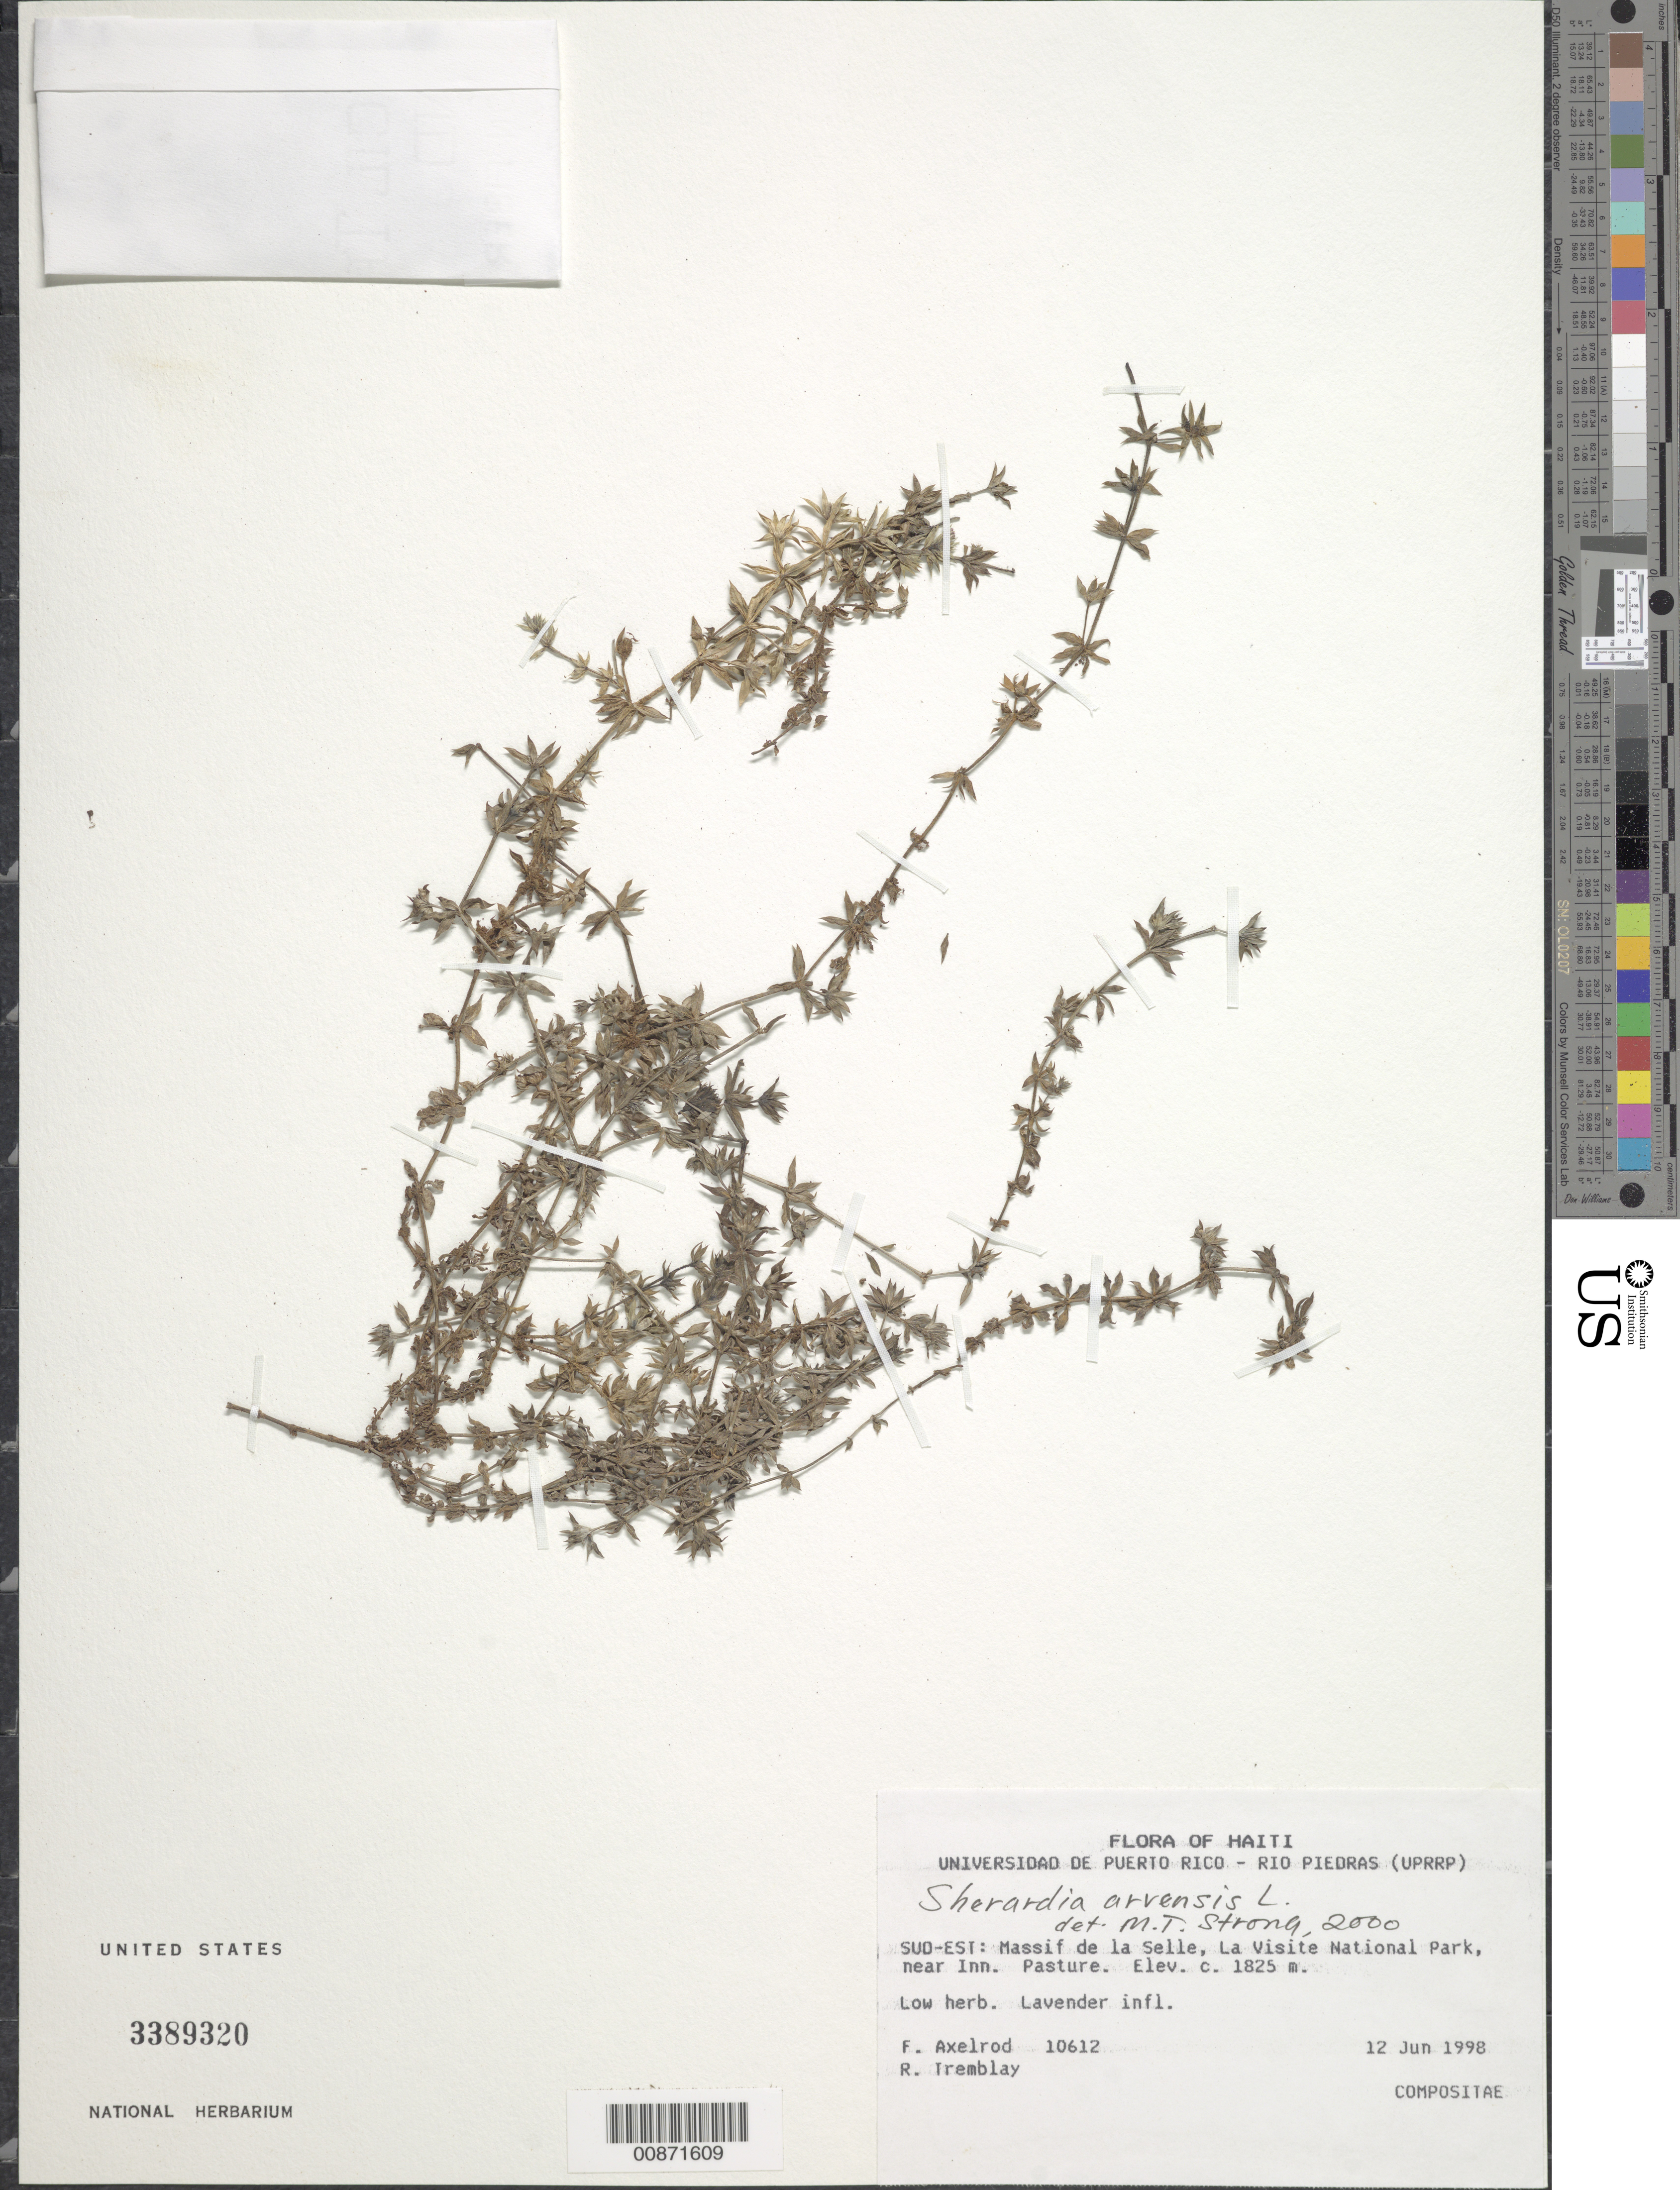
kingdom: Plantae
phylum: Tracheophyta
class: Magnoliopsida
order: Gentianales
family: Rubiaceae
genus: Sherardia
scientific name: Sherardia arvensis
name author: L.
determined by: Strong, M. T., (US), Smithsonian Institution - National Museum of Natural History (UNITED STATES)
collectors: F. S. Axelrod & R. L. Tremblay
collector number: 10612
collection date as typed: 12 Jun 1998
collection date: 1998-06-12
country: Haiti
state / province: Sud-Est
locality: Massif de la Selle, La Visité National Park, near Inn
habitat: Pasture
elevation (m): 1825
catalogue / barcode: US 3389320